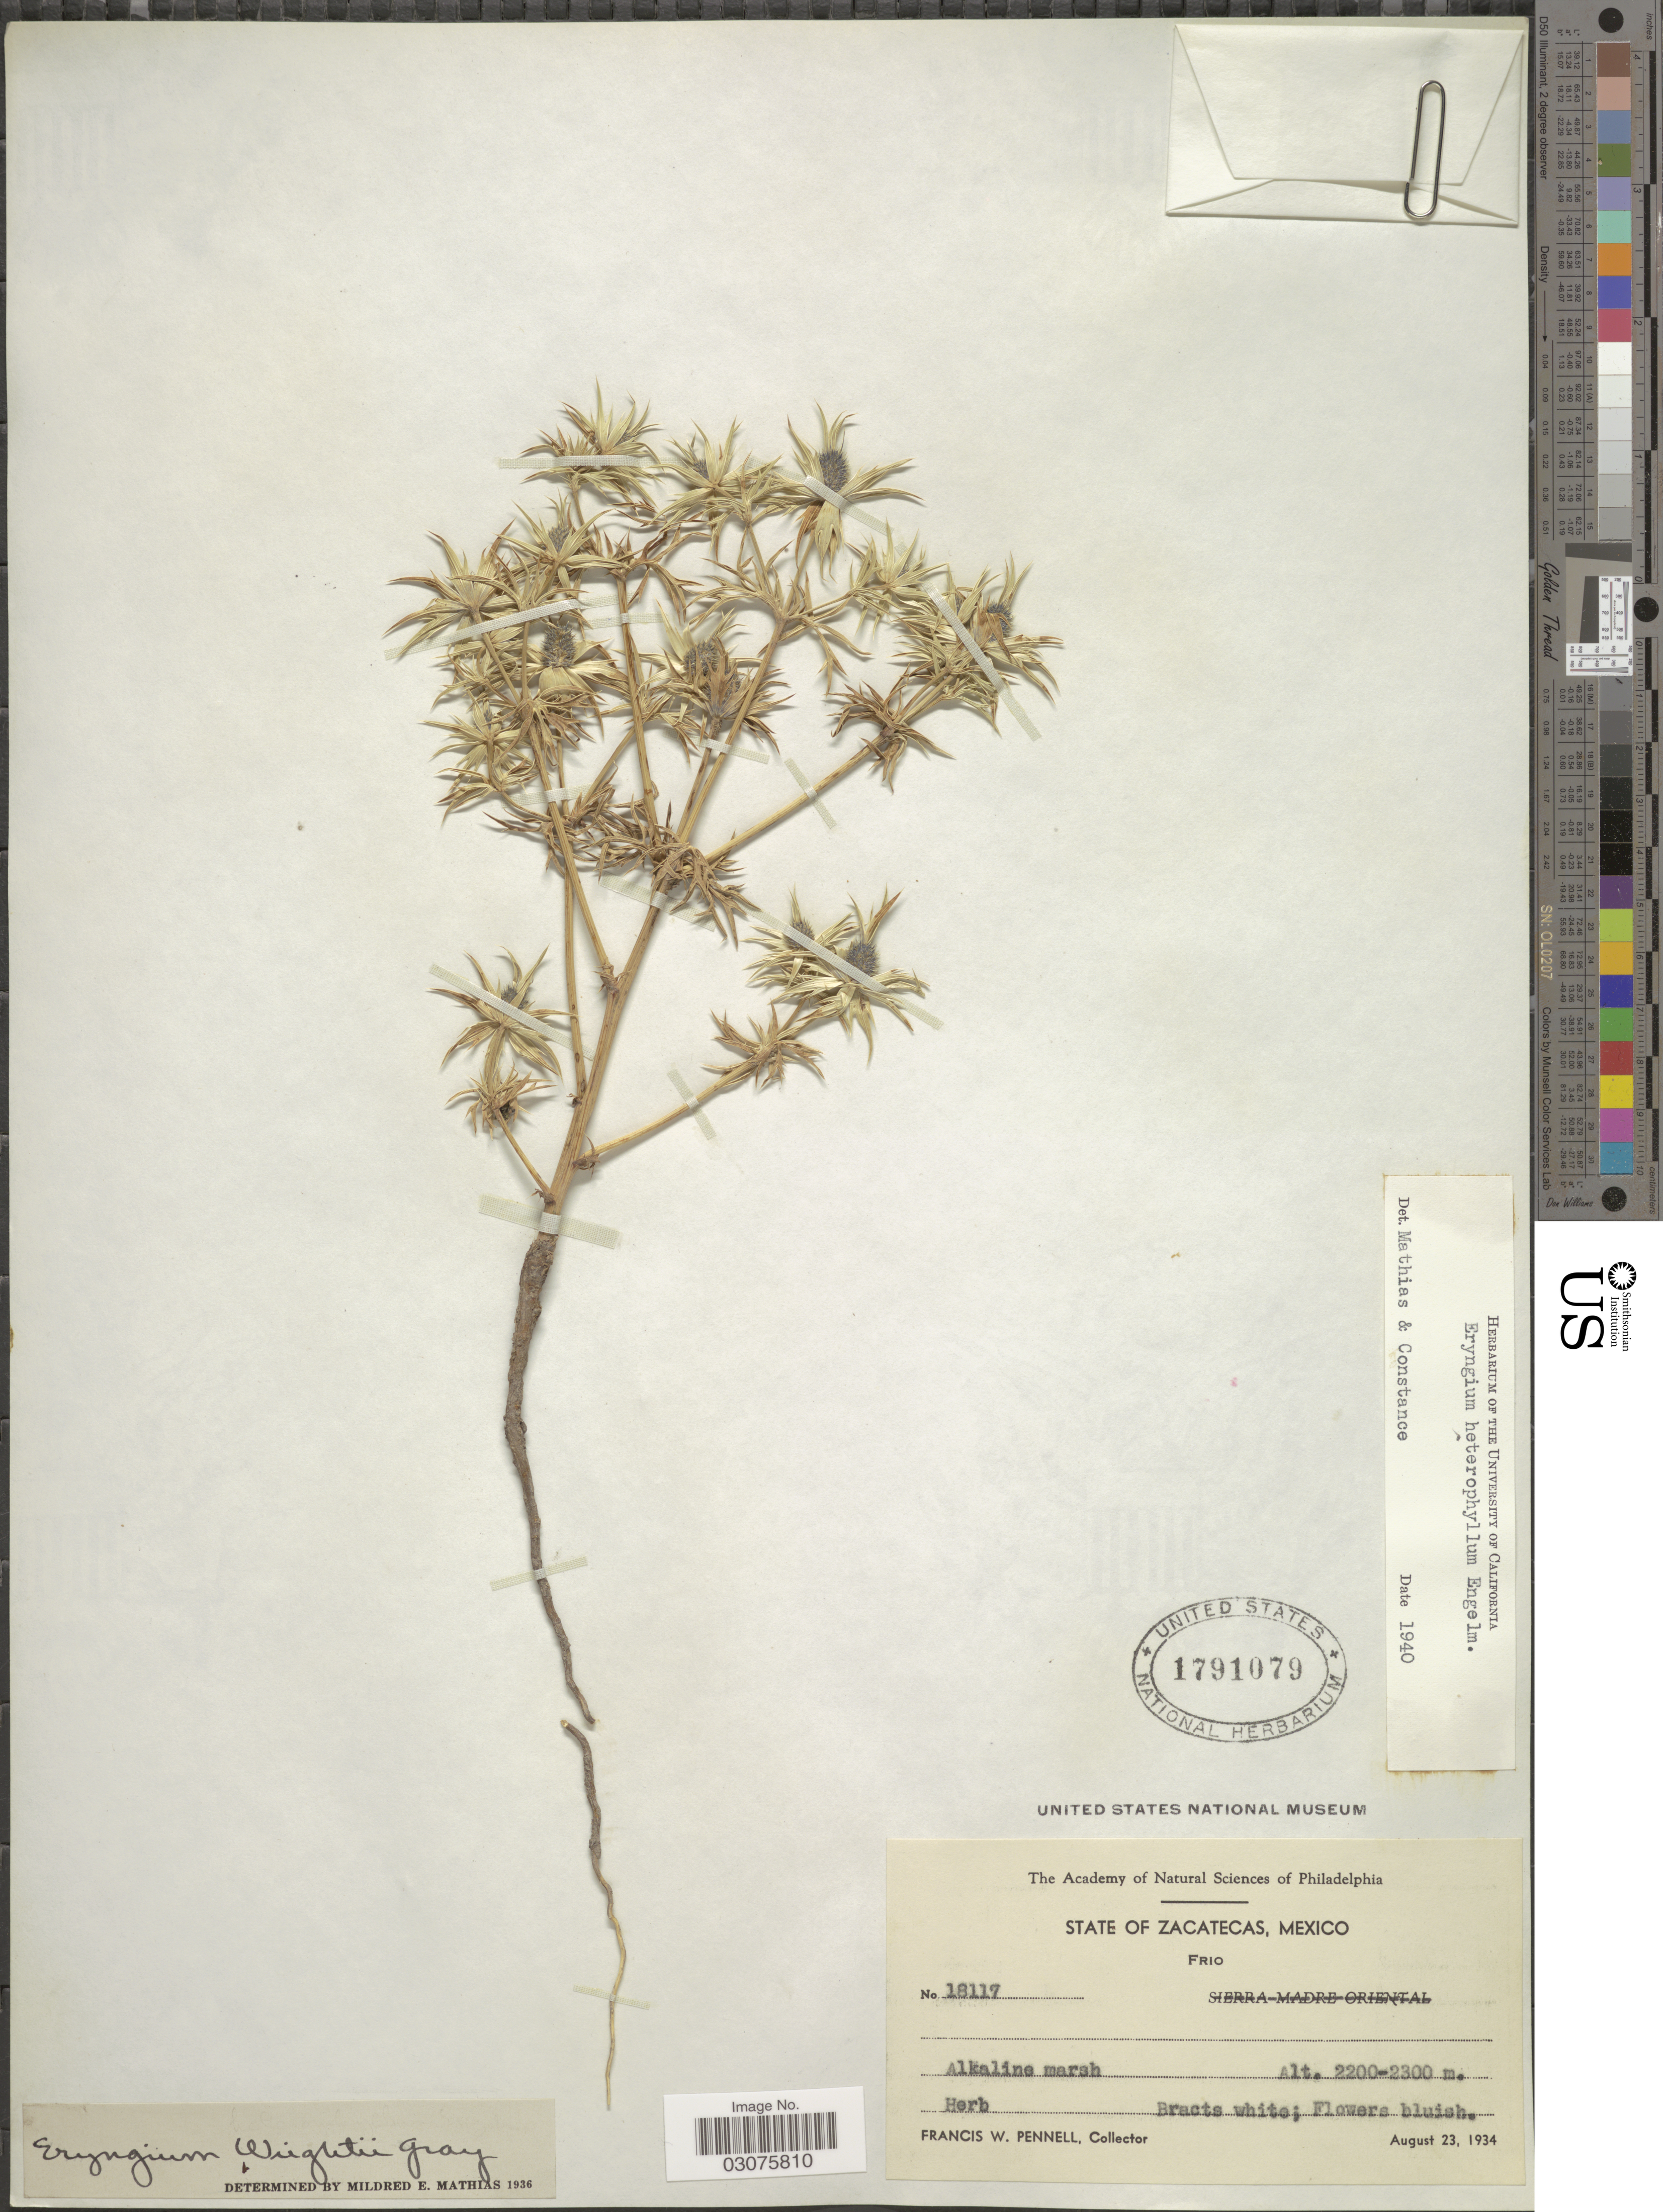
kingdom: Plantae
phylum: Tracheophyta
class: Magnoliopsida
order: Apiales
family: Apiaceae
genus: Eryngium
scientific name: Eryngium heterophyllum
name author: Engelm.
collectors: F. W. Pennell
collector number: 18117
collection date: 1934-08-23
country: Mexico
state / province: Zacatecas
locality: State of Zacatecas. Frio. Alkaline marsh.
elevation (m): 2200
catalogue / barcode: US 1791079